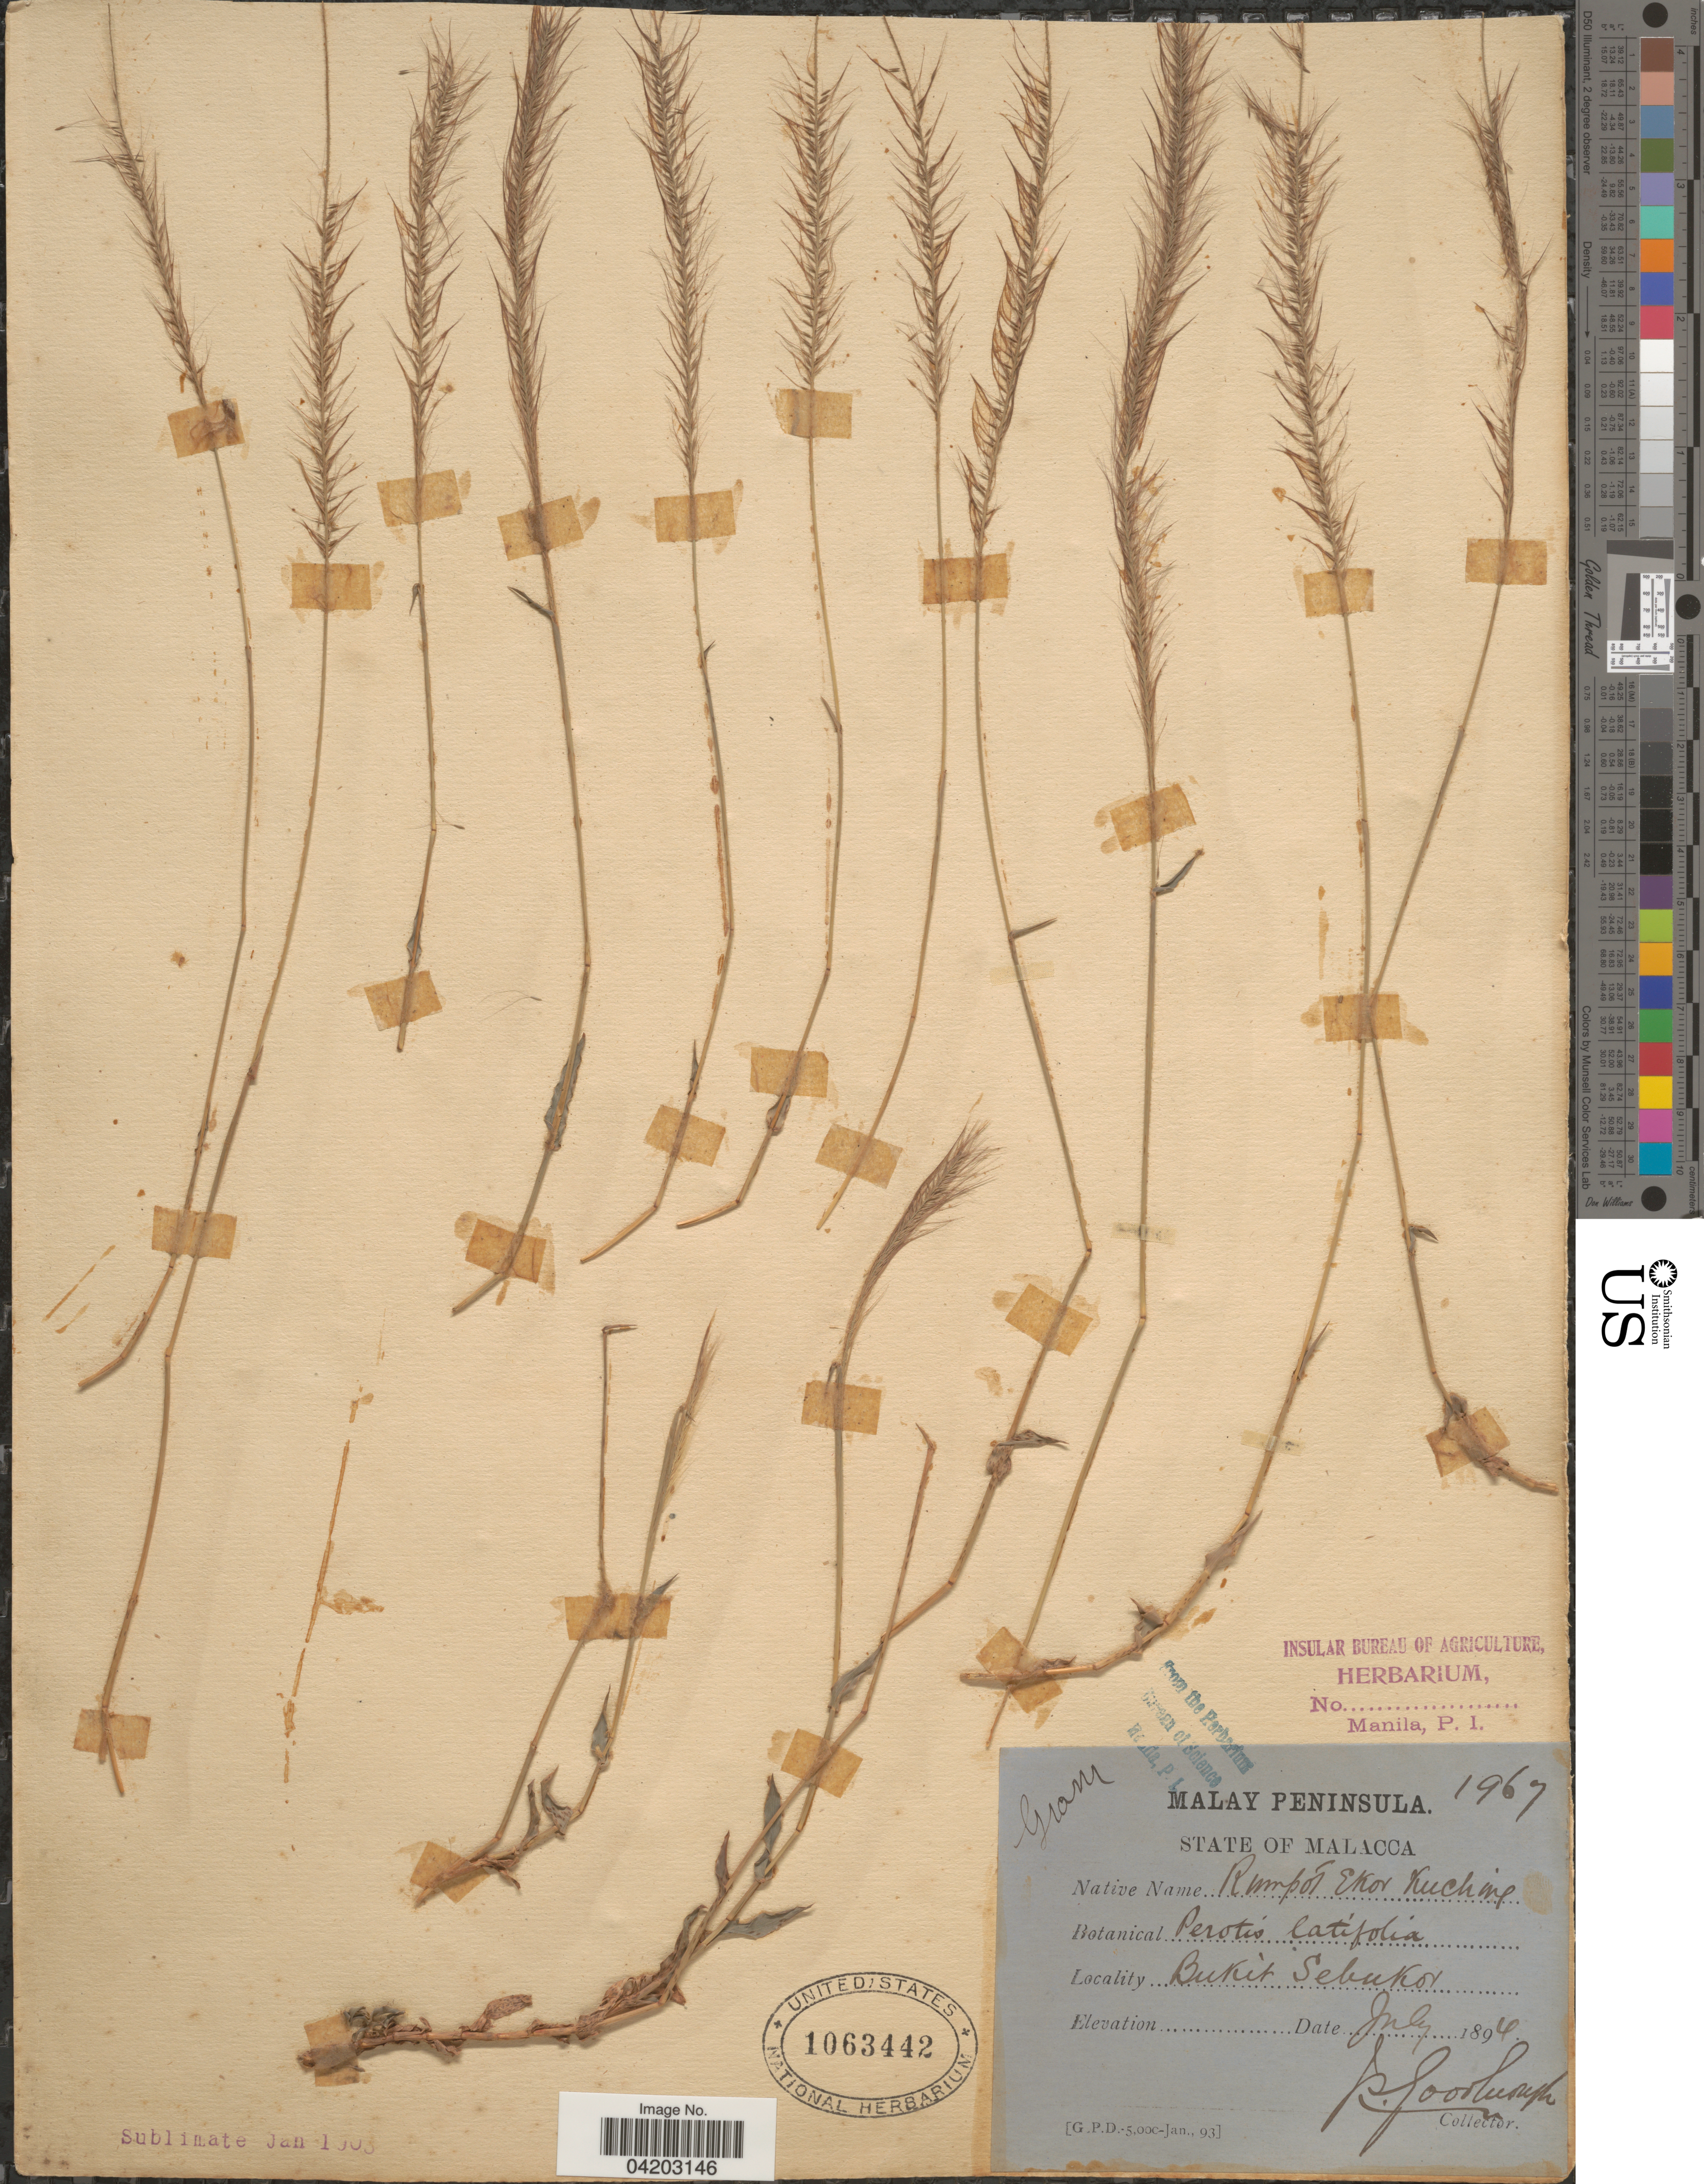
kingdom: Plantae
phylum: Tracheophyta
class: Liliopsida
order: Poales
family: Poaceae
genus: Perotis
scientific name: Perotis indica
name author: (L.) Kuntze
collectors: Samuel Goodenough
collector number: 1967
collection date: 1894-07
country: Malaysia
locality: Malay Peninsula. State of Malacca. Bukit Sebukor.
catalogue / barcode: US 1063442